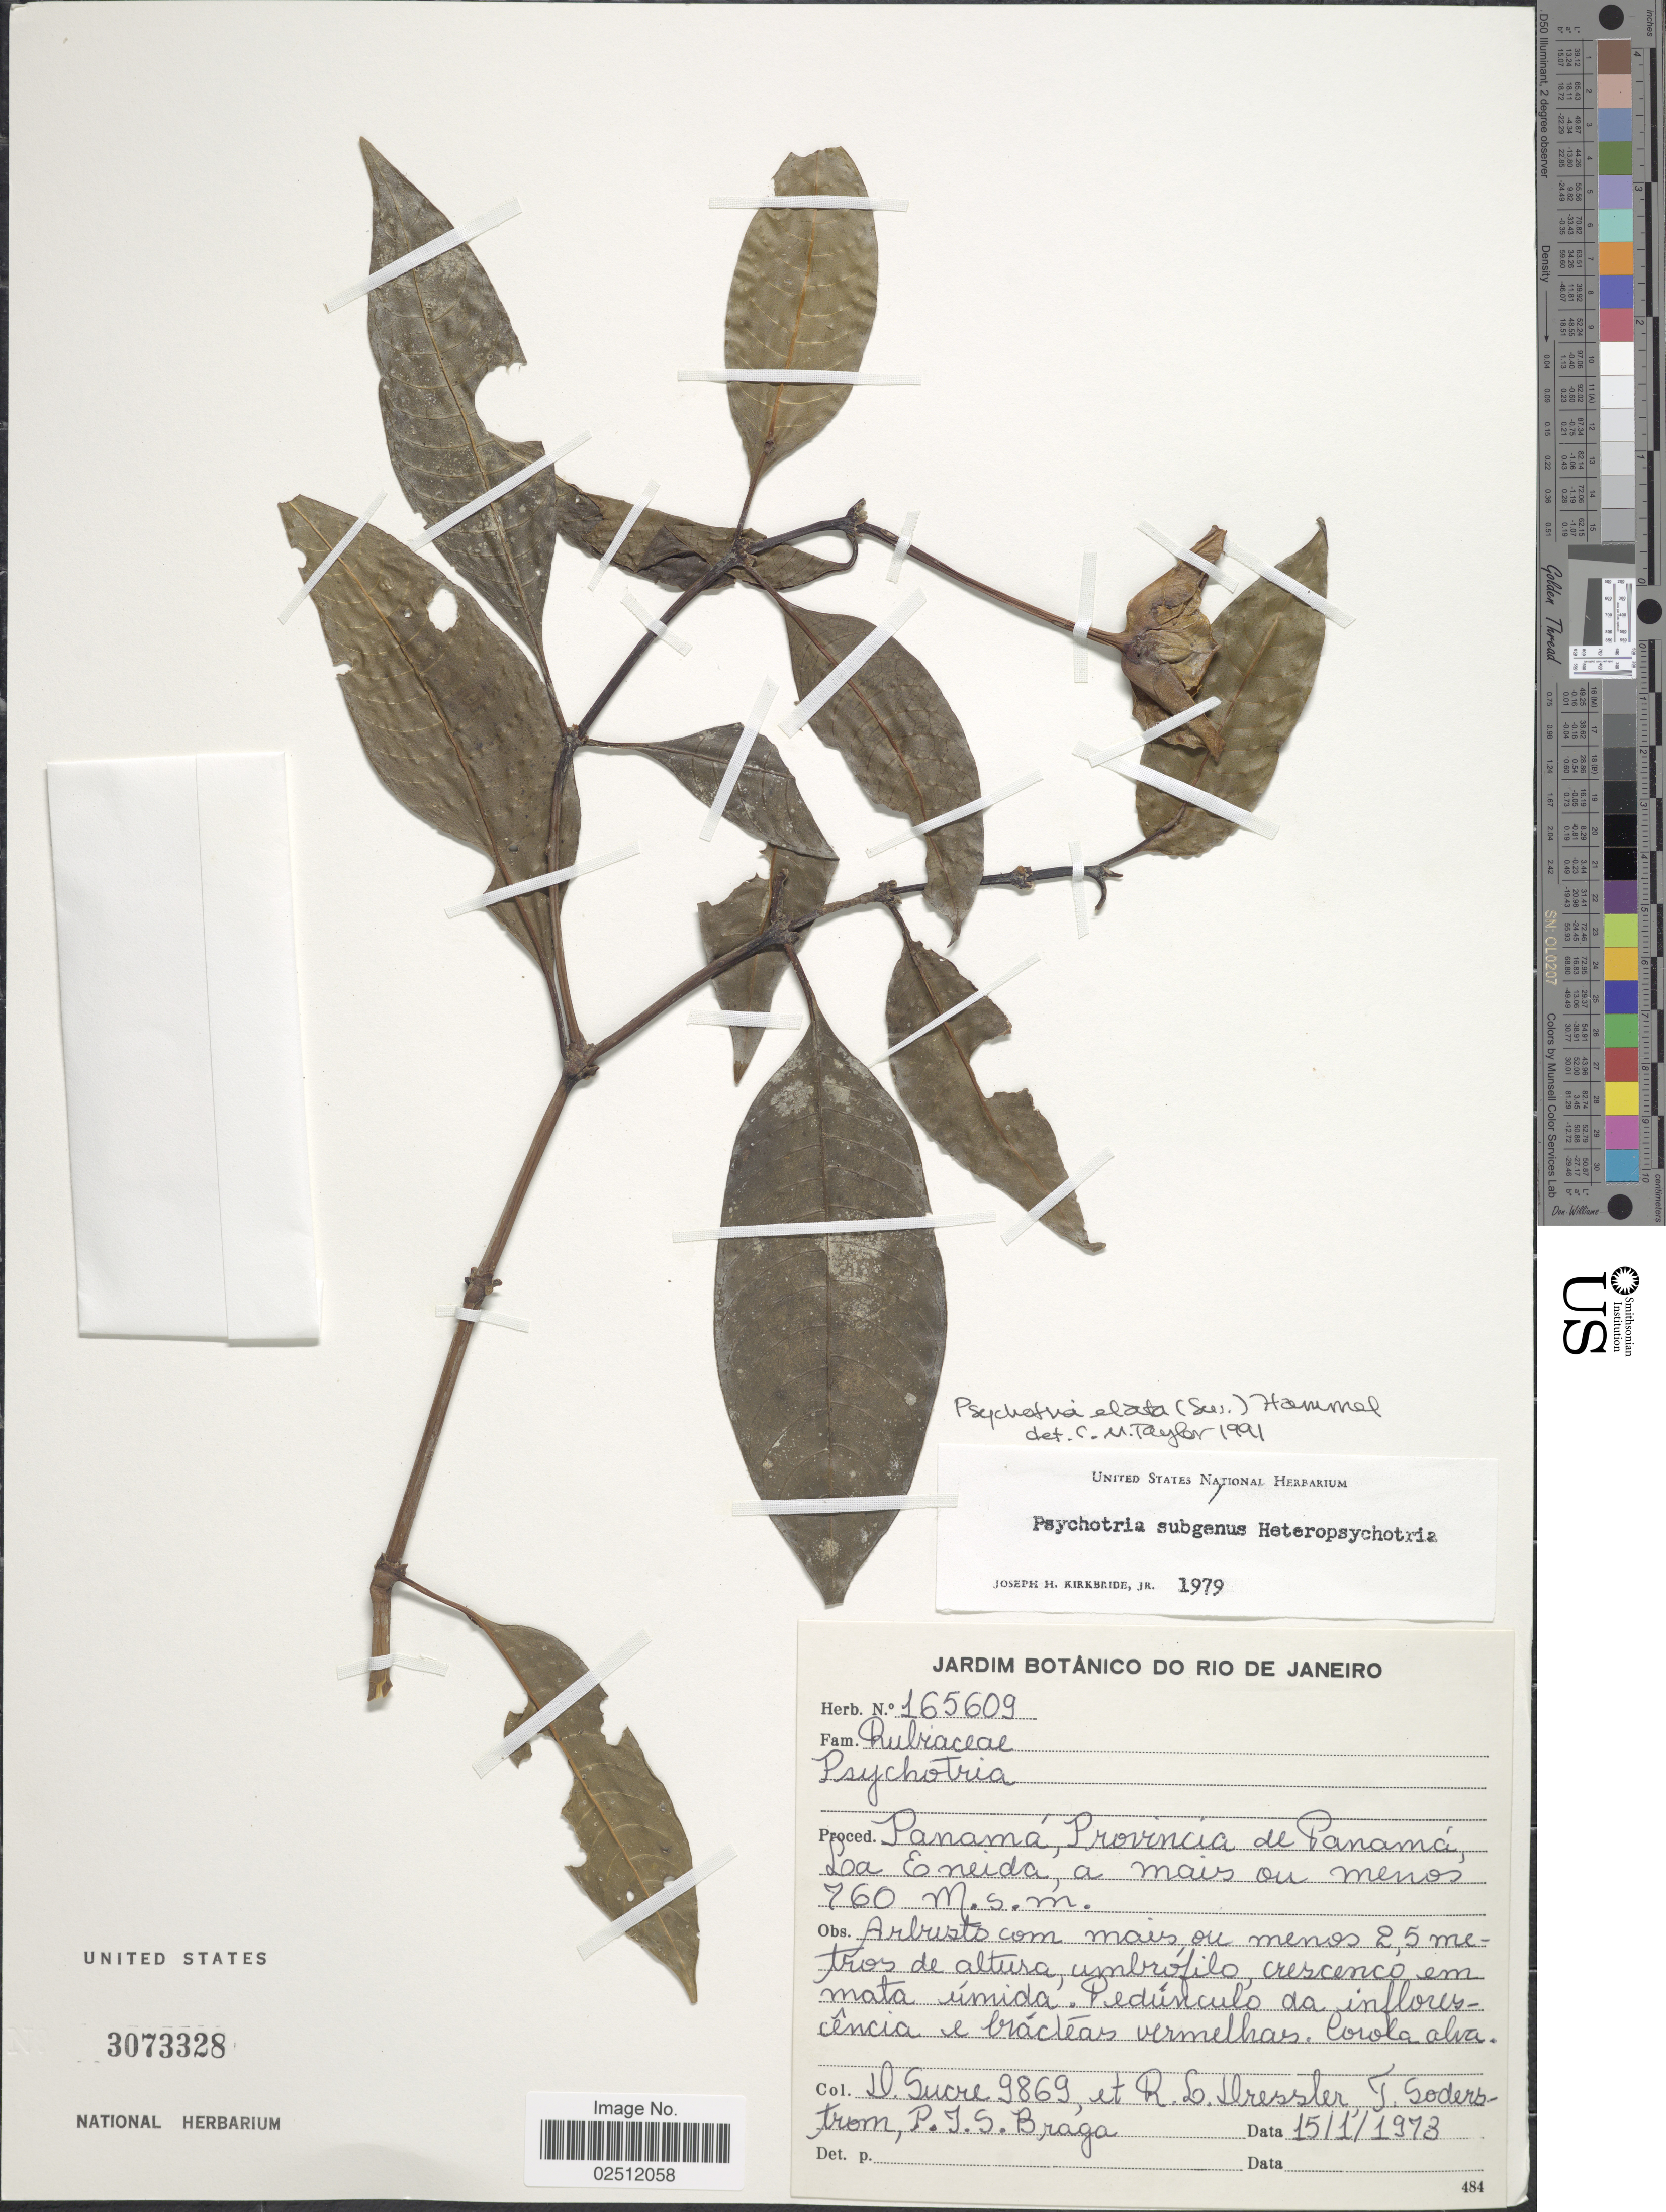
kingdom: Plantae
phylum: Tracheophyta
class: Magnoliopsida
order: Gentianales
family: Rubiaceae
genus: Psychotria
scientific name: Psychotria elata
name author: (Sw.) Hammel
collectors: D. Sucre, R. Dressler, T. R. Soderstrom & P. I. S. Braga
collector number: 9869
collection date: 1973-01-15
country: Panama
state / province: Panamá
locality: La Eneida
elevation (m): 760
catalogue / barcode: US 3073328